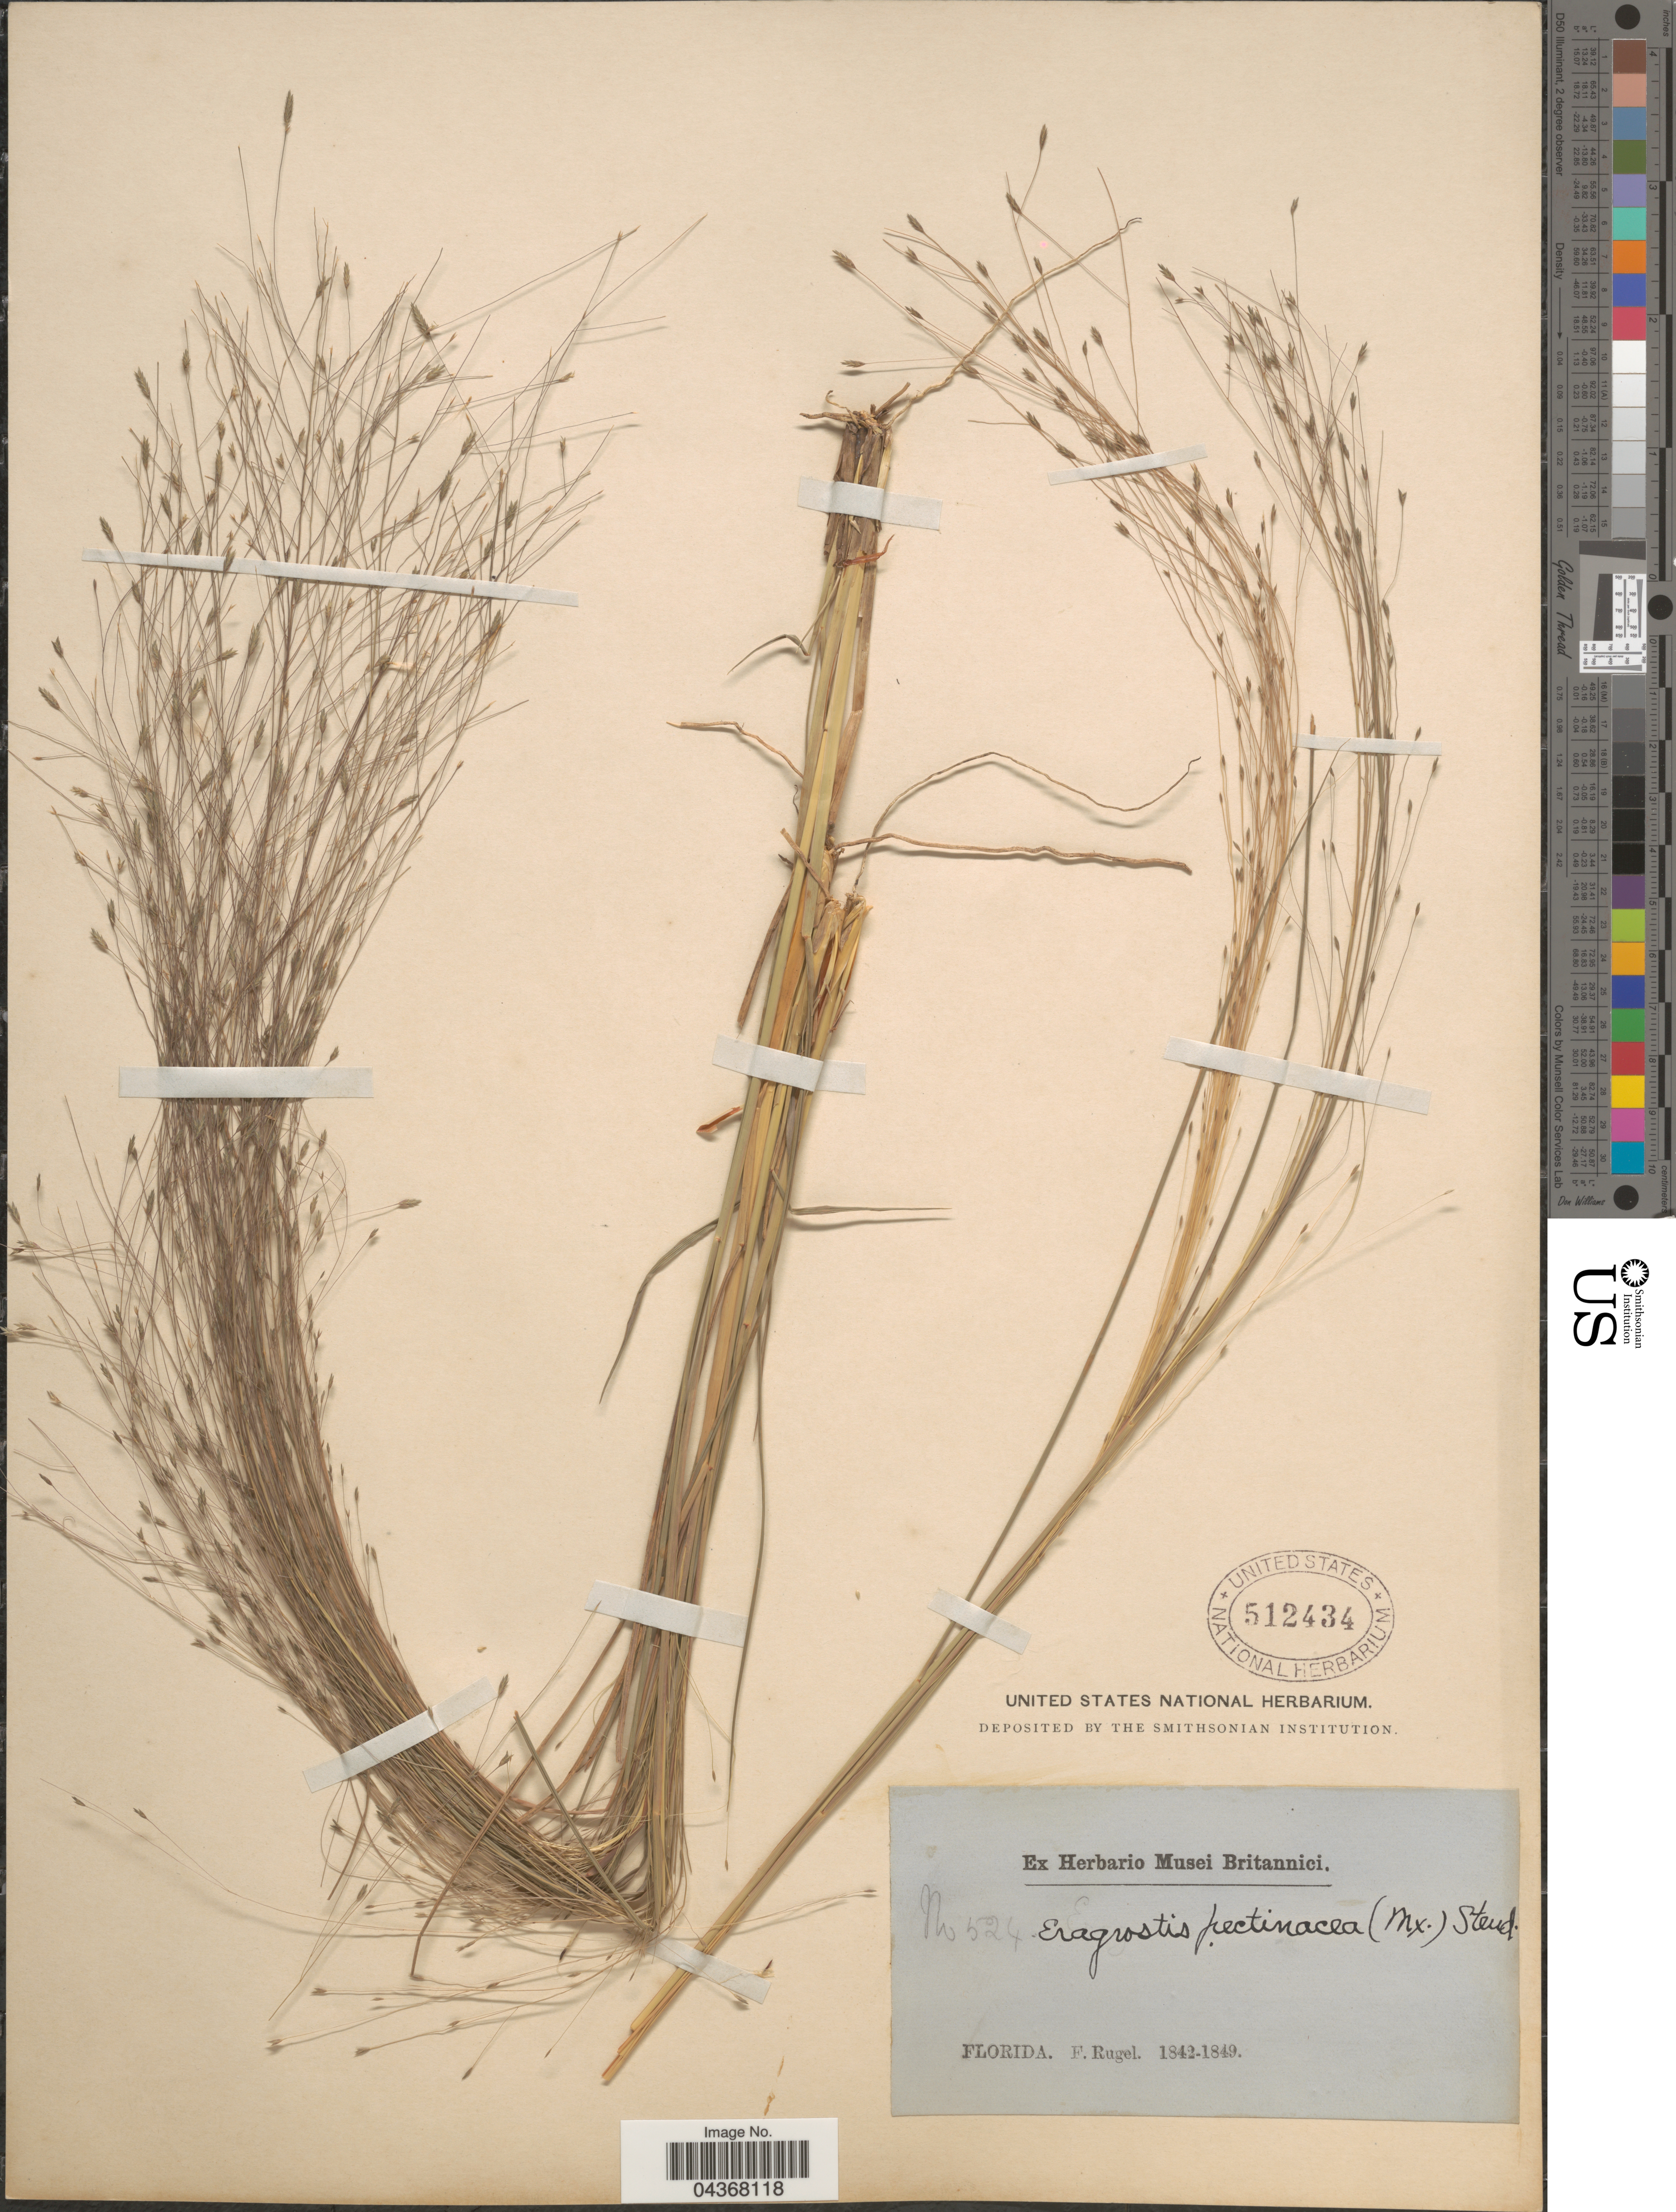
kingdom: Plantae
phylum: Tracheophyta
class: Liliopsida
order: Poales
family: Poaceae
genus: Eragrostis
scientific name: Eragrostis elliottii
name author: S. Watson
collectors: F. Rugel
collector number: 524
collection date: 1842/1849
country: United States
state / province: Florida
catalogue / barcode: US 512434